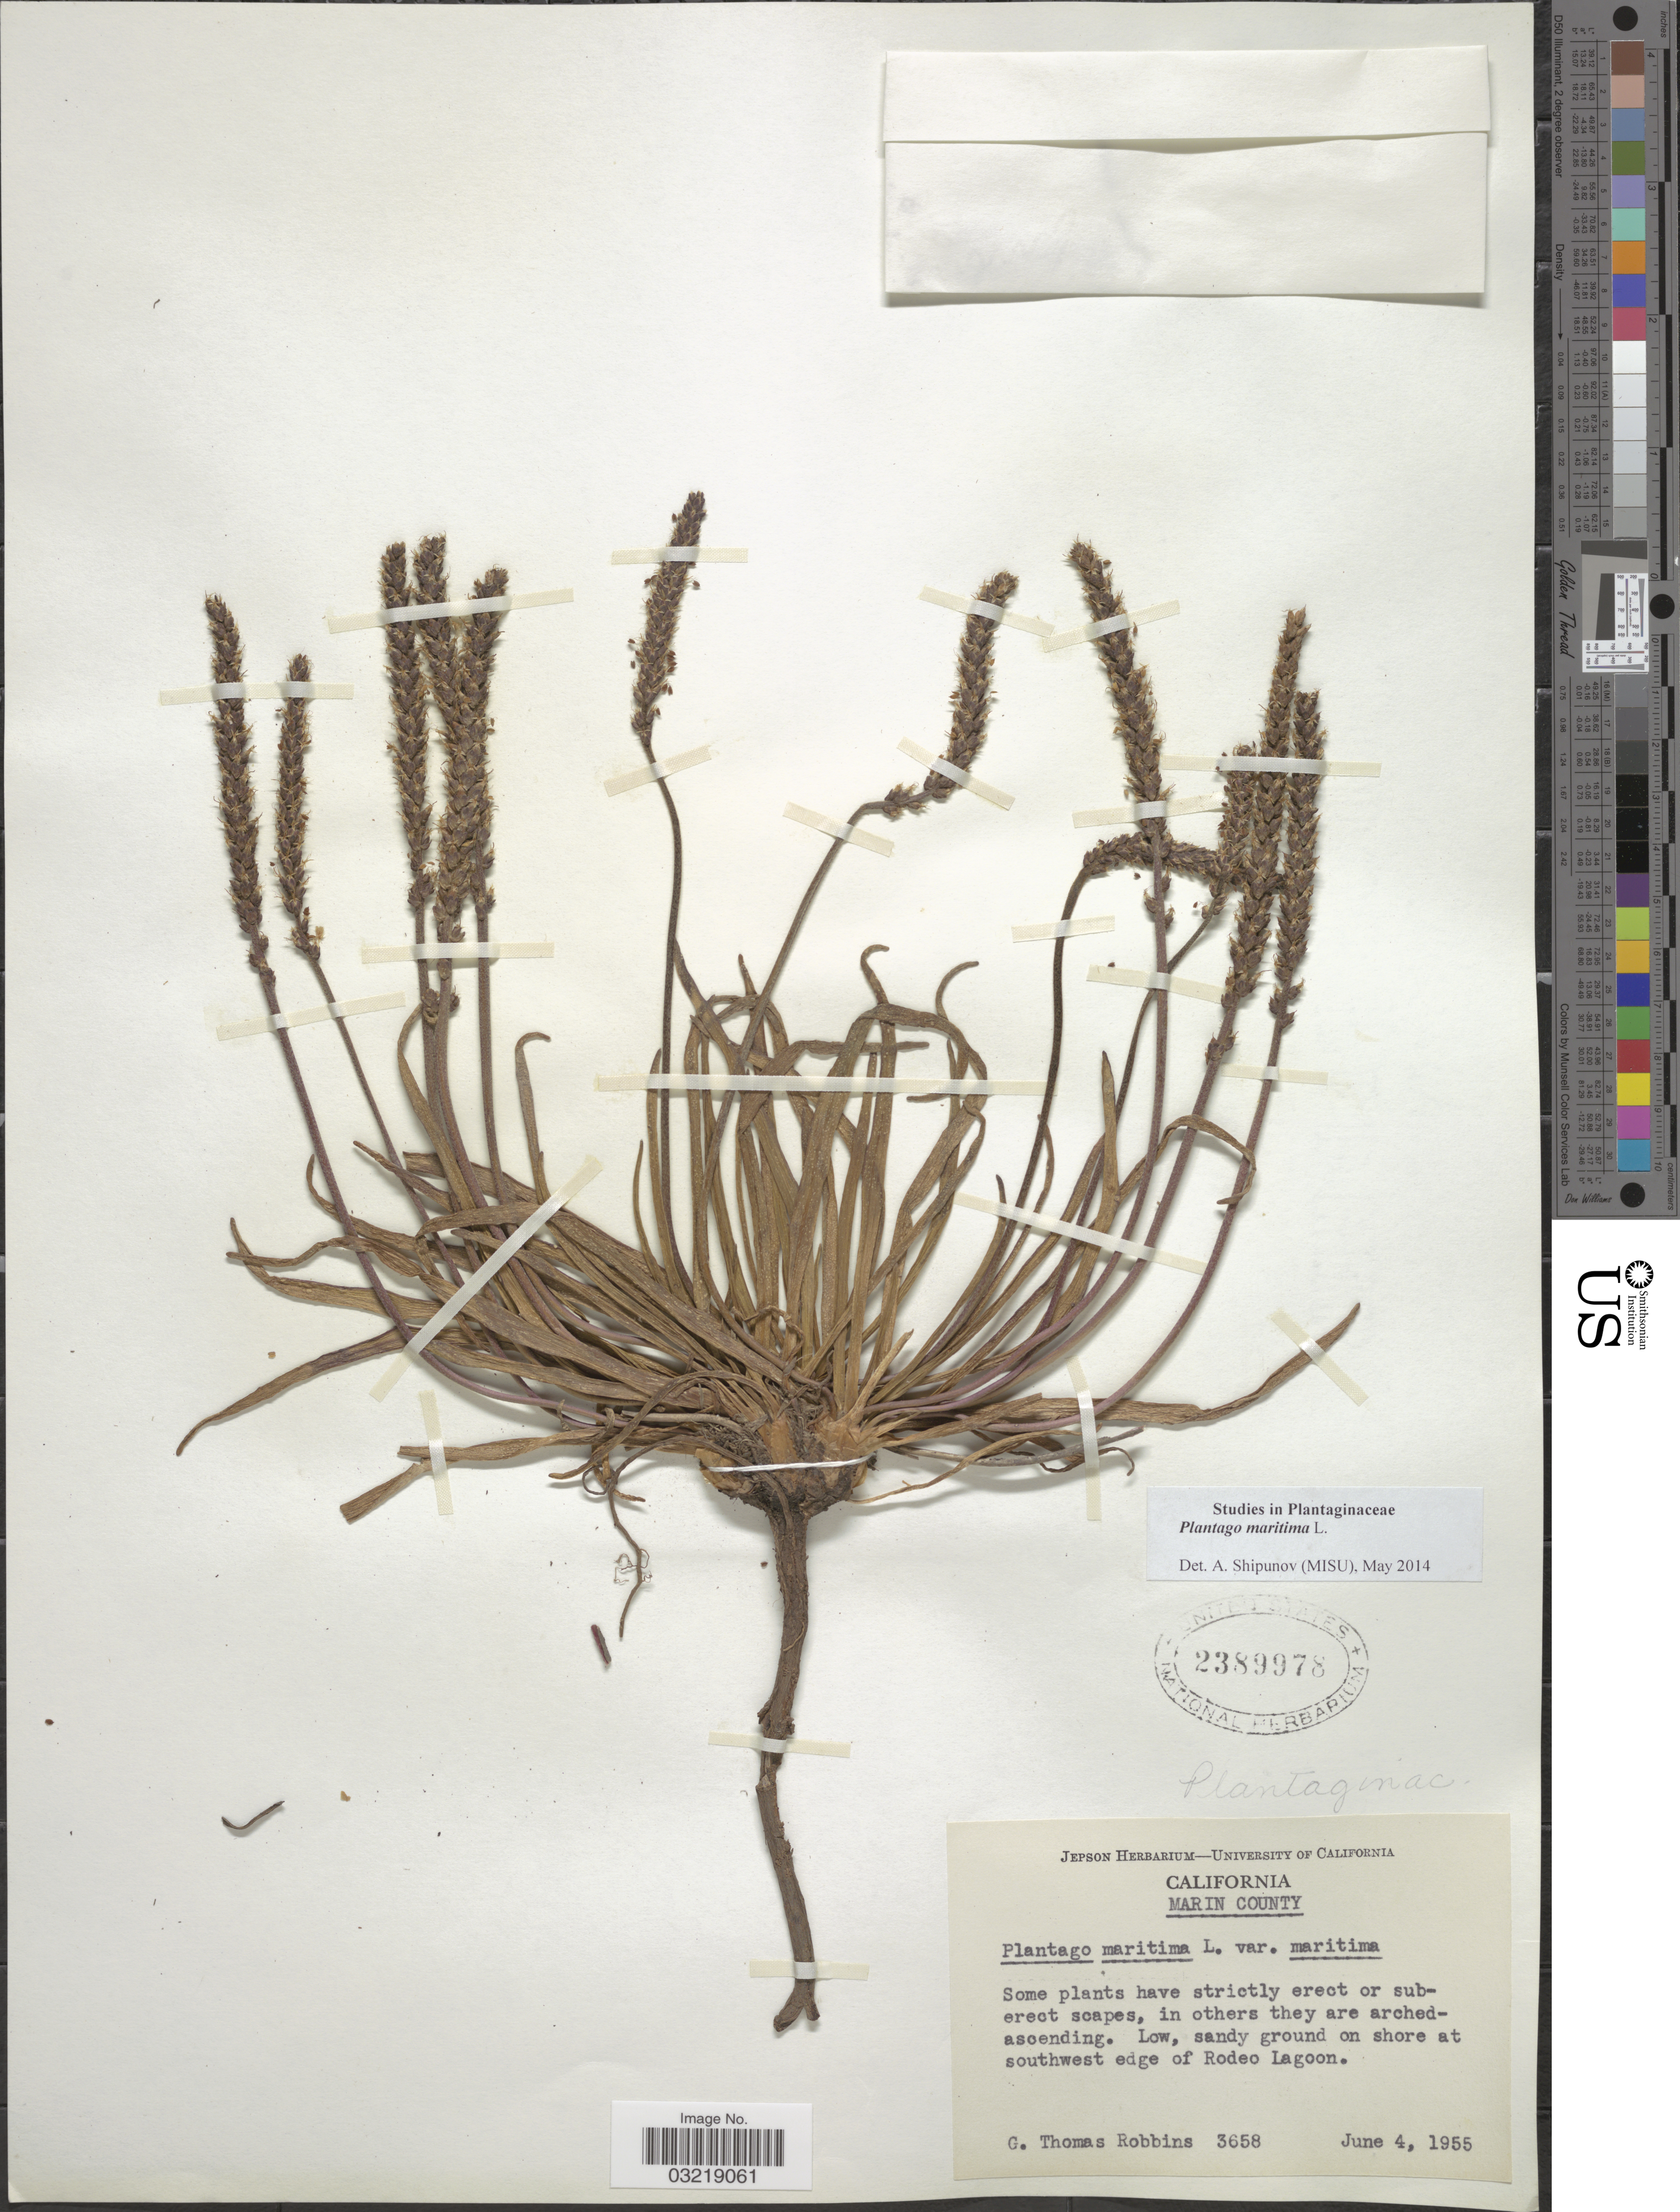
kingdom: Plantae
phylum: Tracheophyta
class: Magnoliopsida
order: Lamiales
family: Plantaginaceae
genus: Plantago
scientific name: Plantago maritima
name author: L.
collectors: G. T. Robbins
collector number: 3658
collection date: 1955-06-04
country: United States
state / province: California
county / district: Marin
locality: Marin County. Low, sandy ground on shore at southwest edge of Rodeo Lagoon.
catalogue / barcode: US 2389978